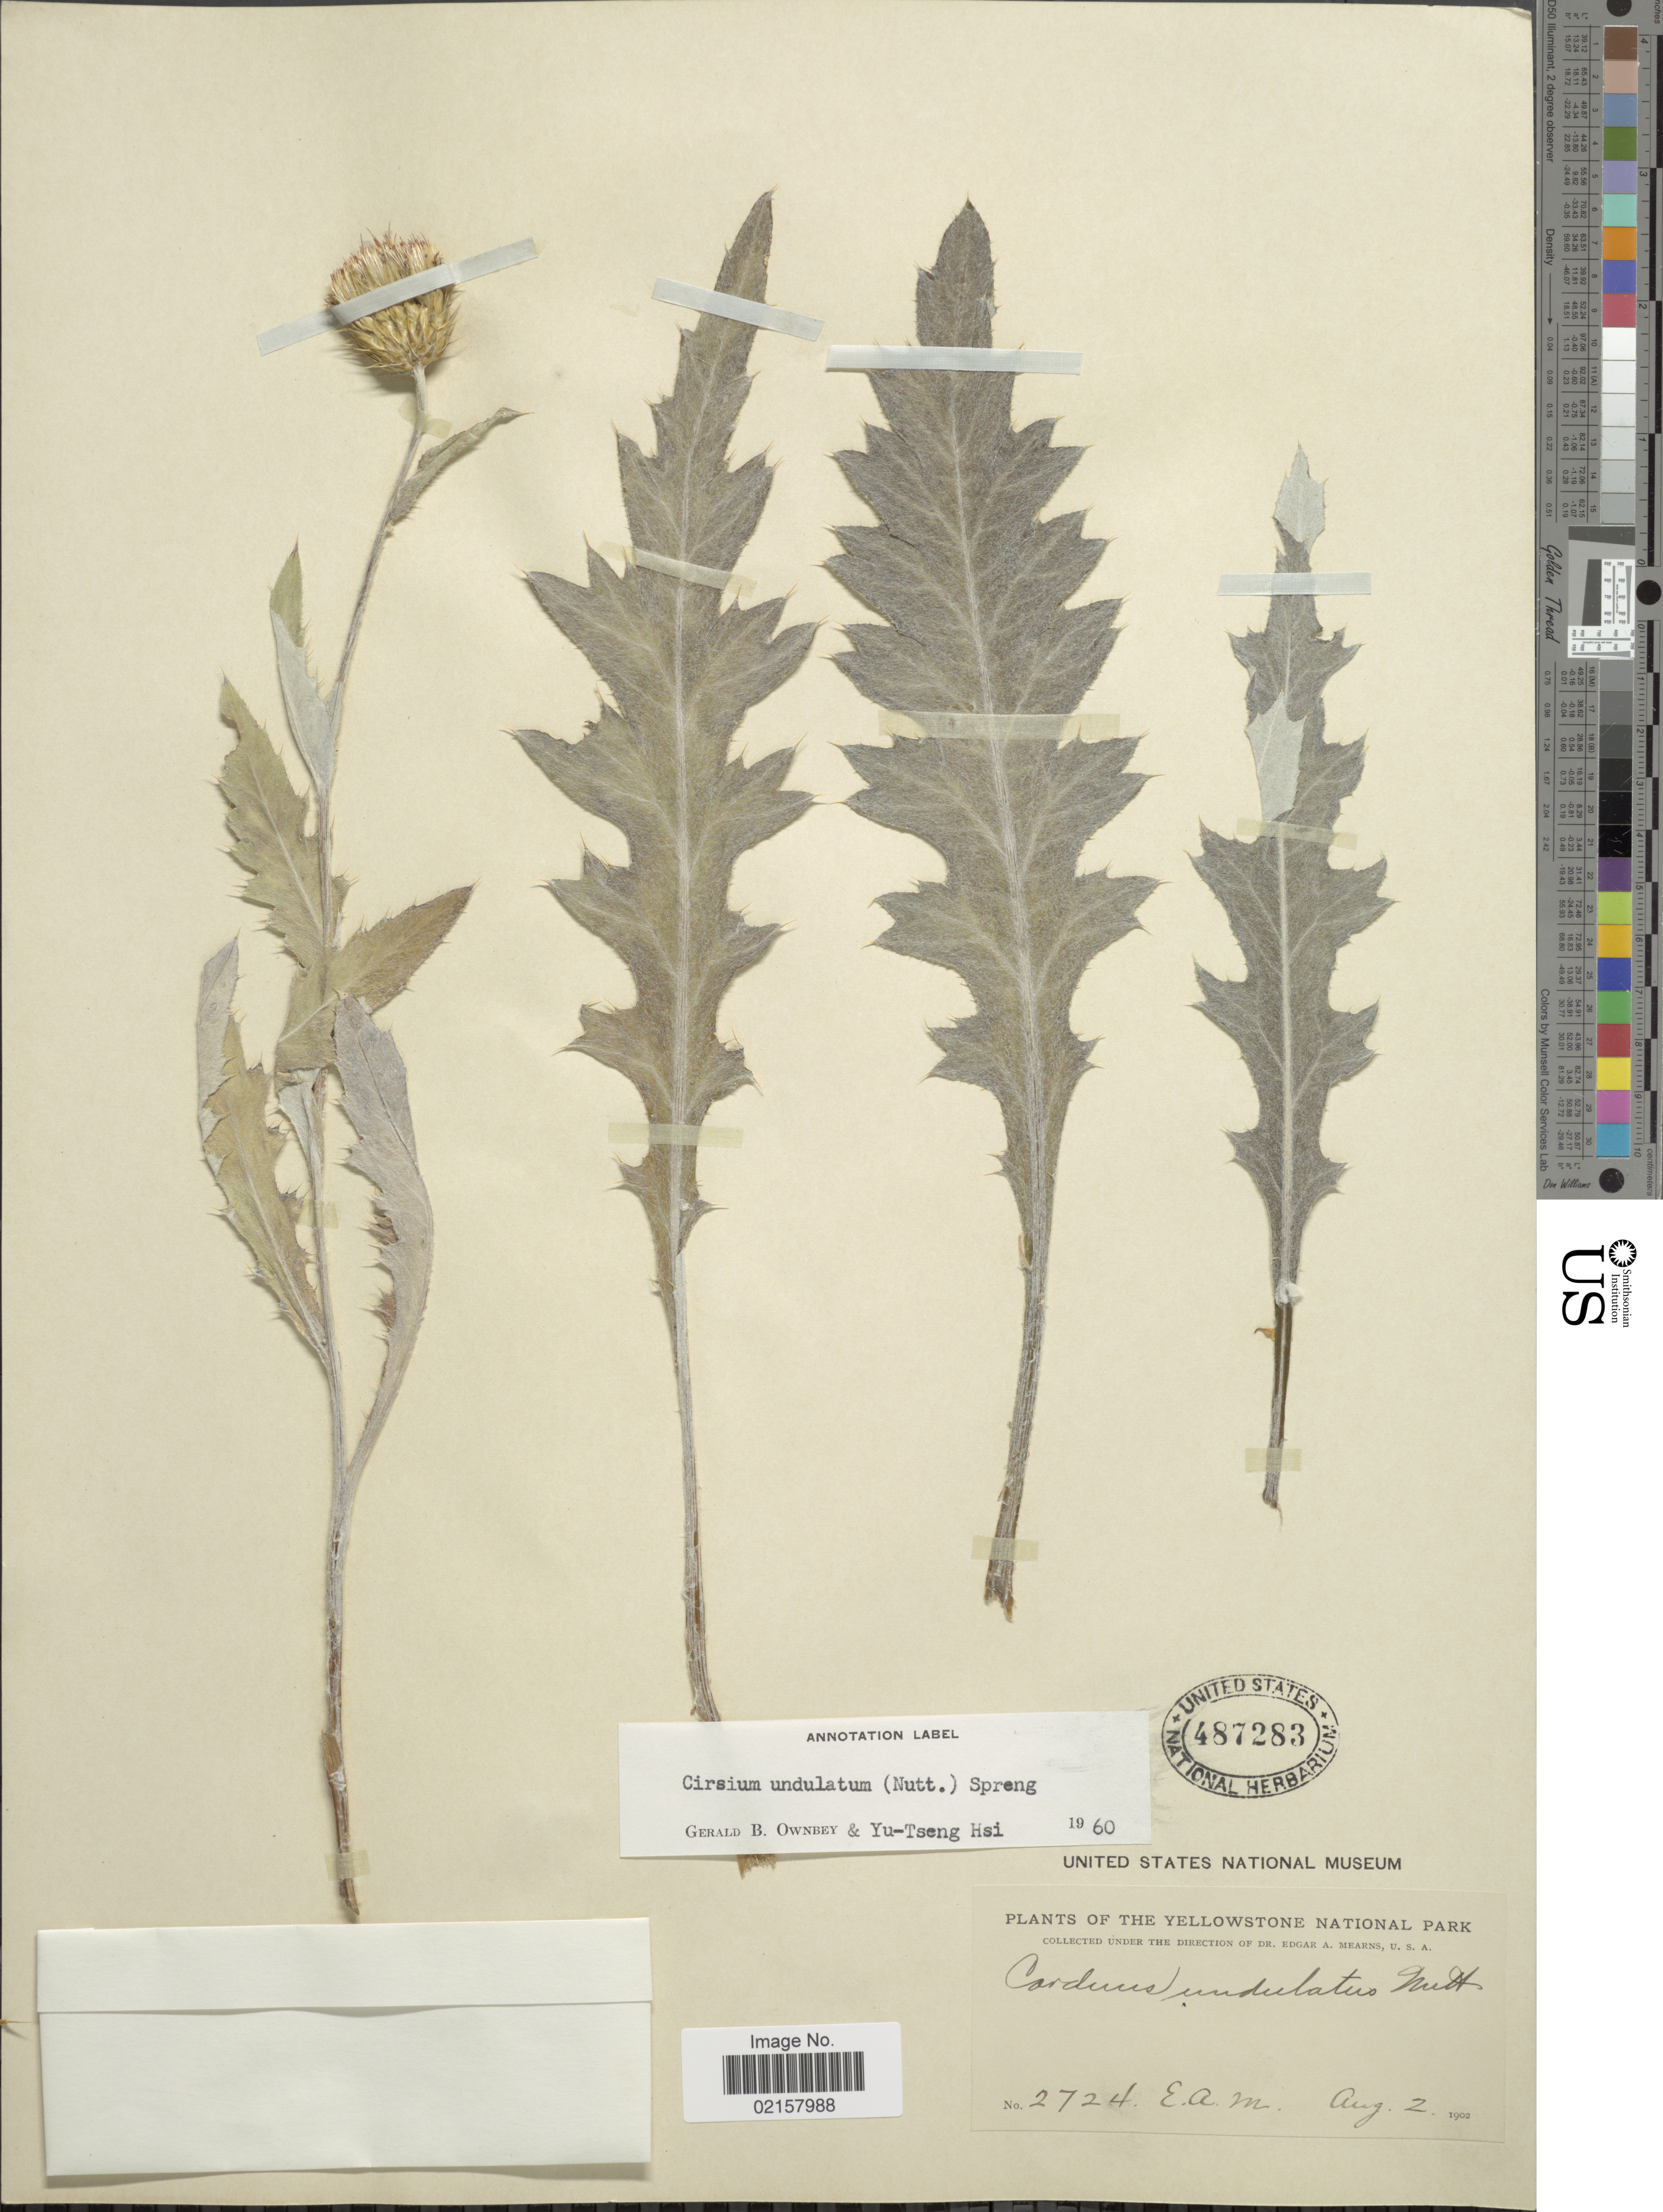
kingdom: Plantae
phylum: Tracheophyta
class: Magnoliopsida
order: Asterales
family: Asteraceae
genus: Cirsium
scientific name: Cirsium undulatum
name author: (Nutt.) Spreng.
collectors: E. A. Mearns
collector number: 2724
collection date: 1902-08-02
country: United States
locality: Yellowstone National Park.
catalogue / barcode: US 487283